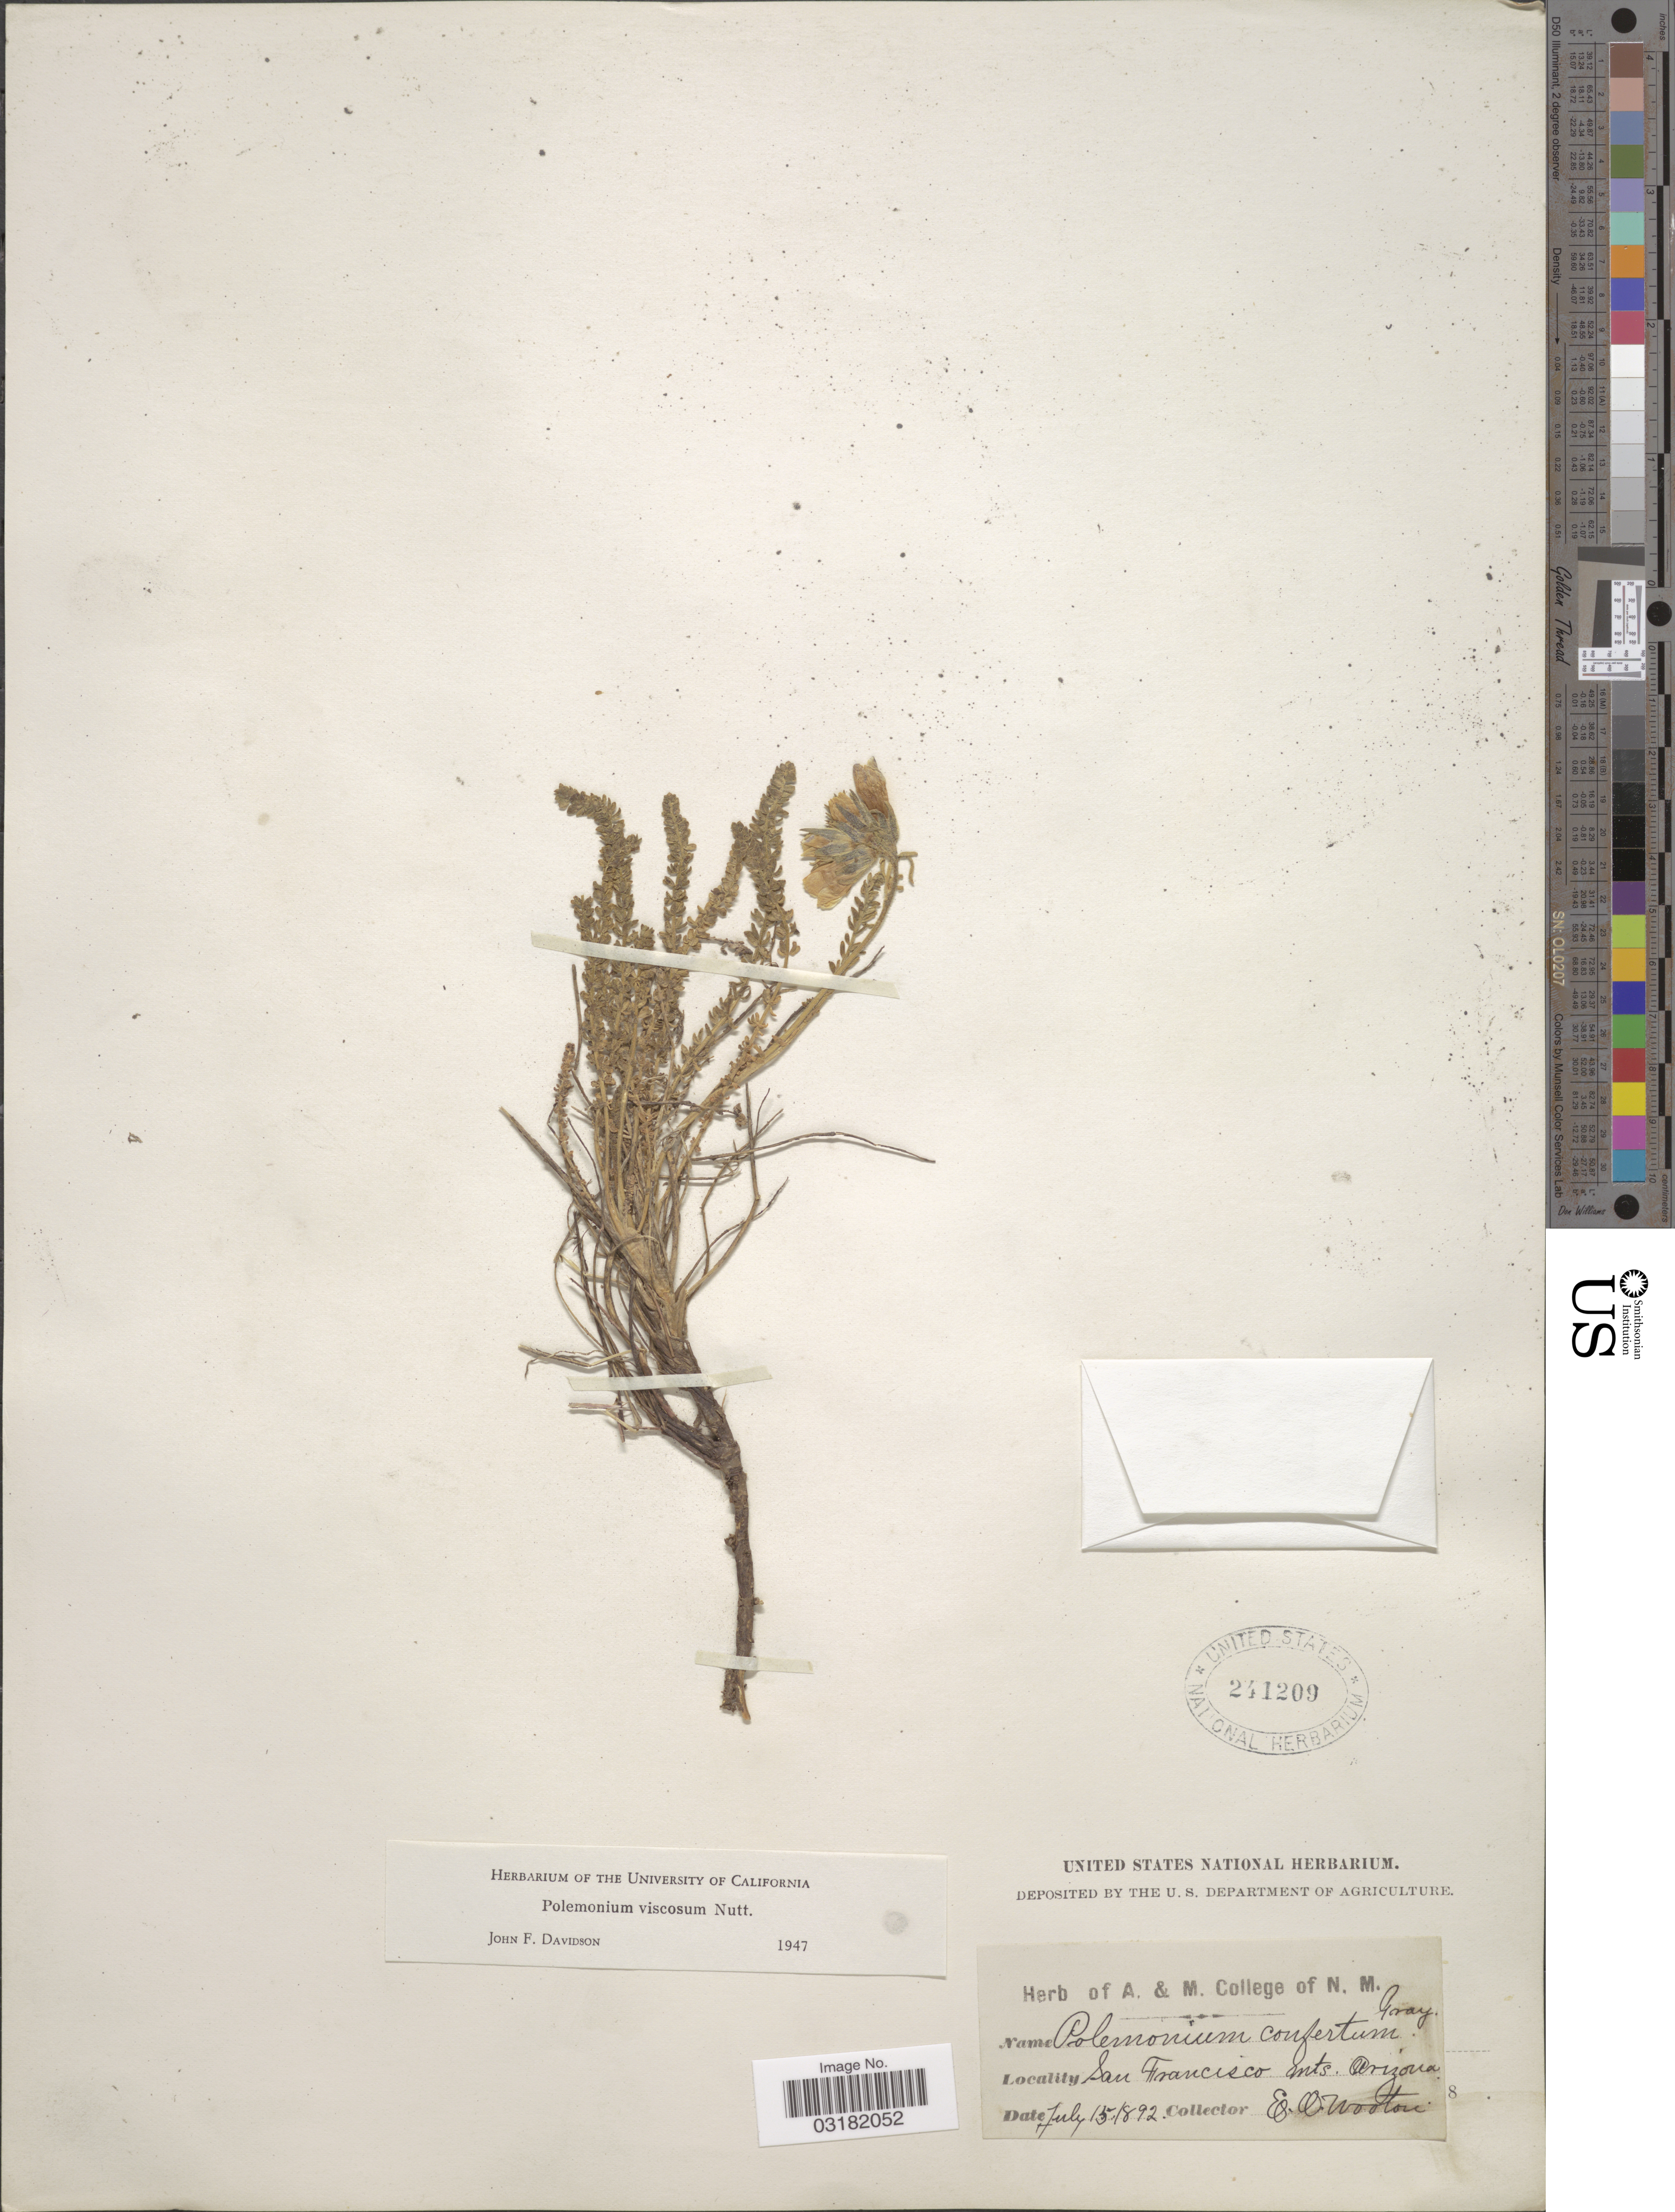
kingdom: Plantae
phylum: Tracheophyta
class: Magnoliopsida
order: Ericales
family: Polemoniaceae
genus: Polemonium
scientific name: Polemonium viscosum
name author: Nutt.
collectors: E. O. Wooton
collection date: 1892-07-15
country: United States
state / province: Arizona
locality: San Francisco mts., Arizona.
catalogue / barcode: US 241209